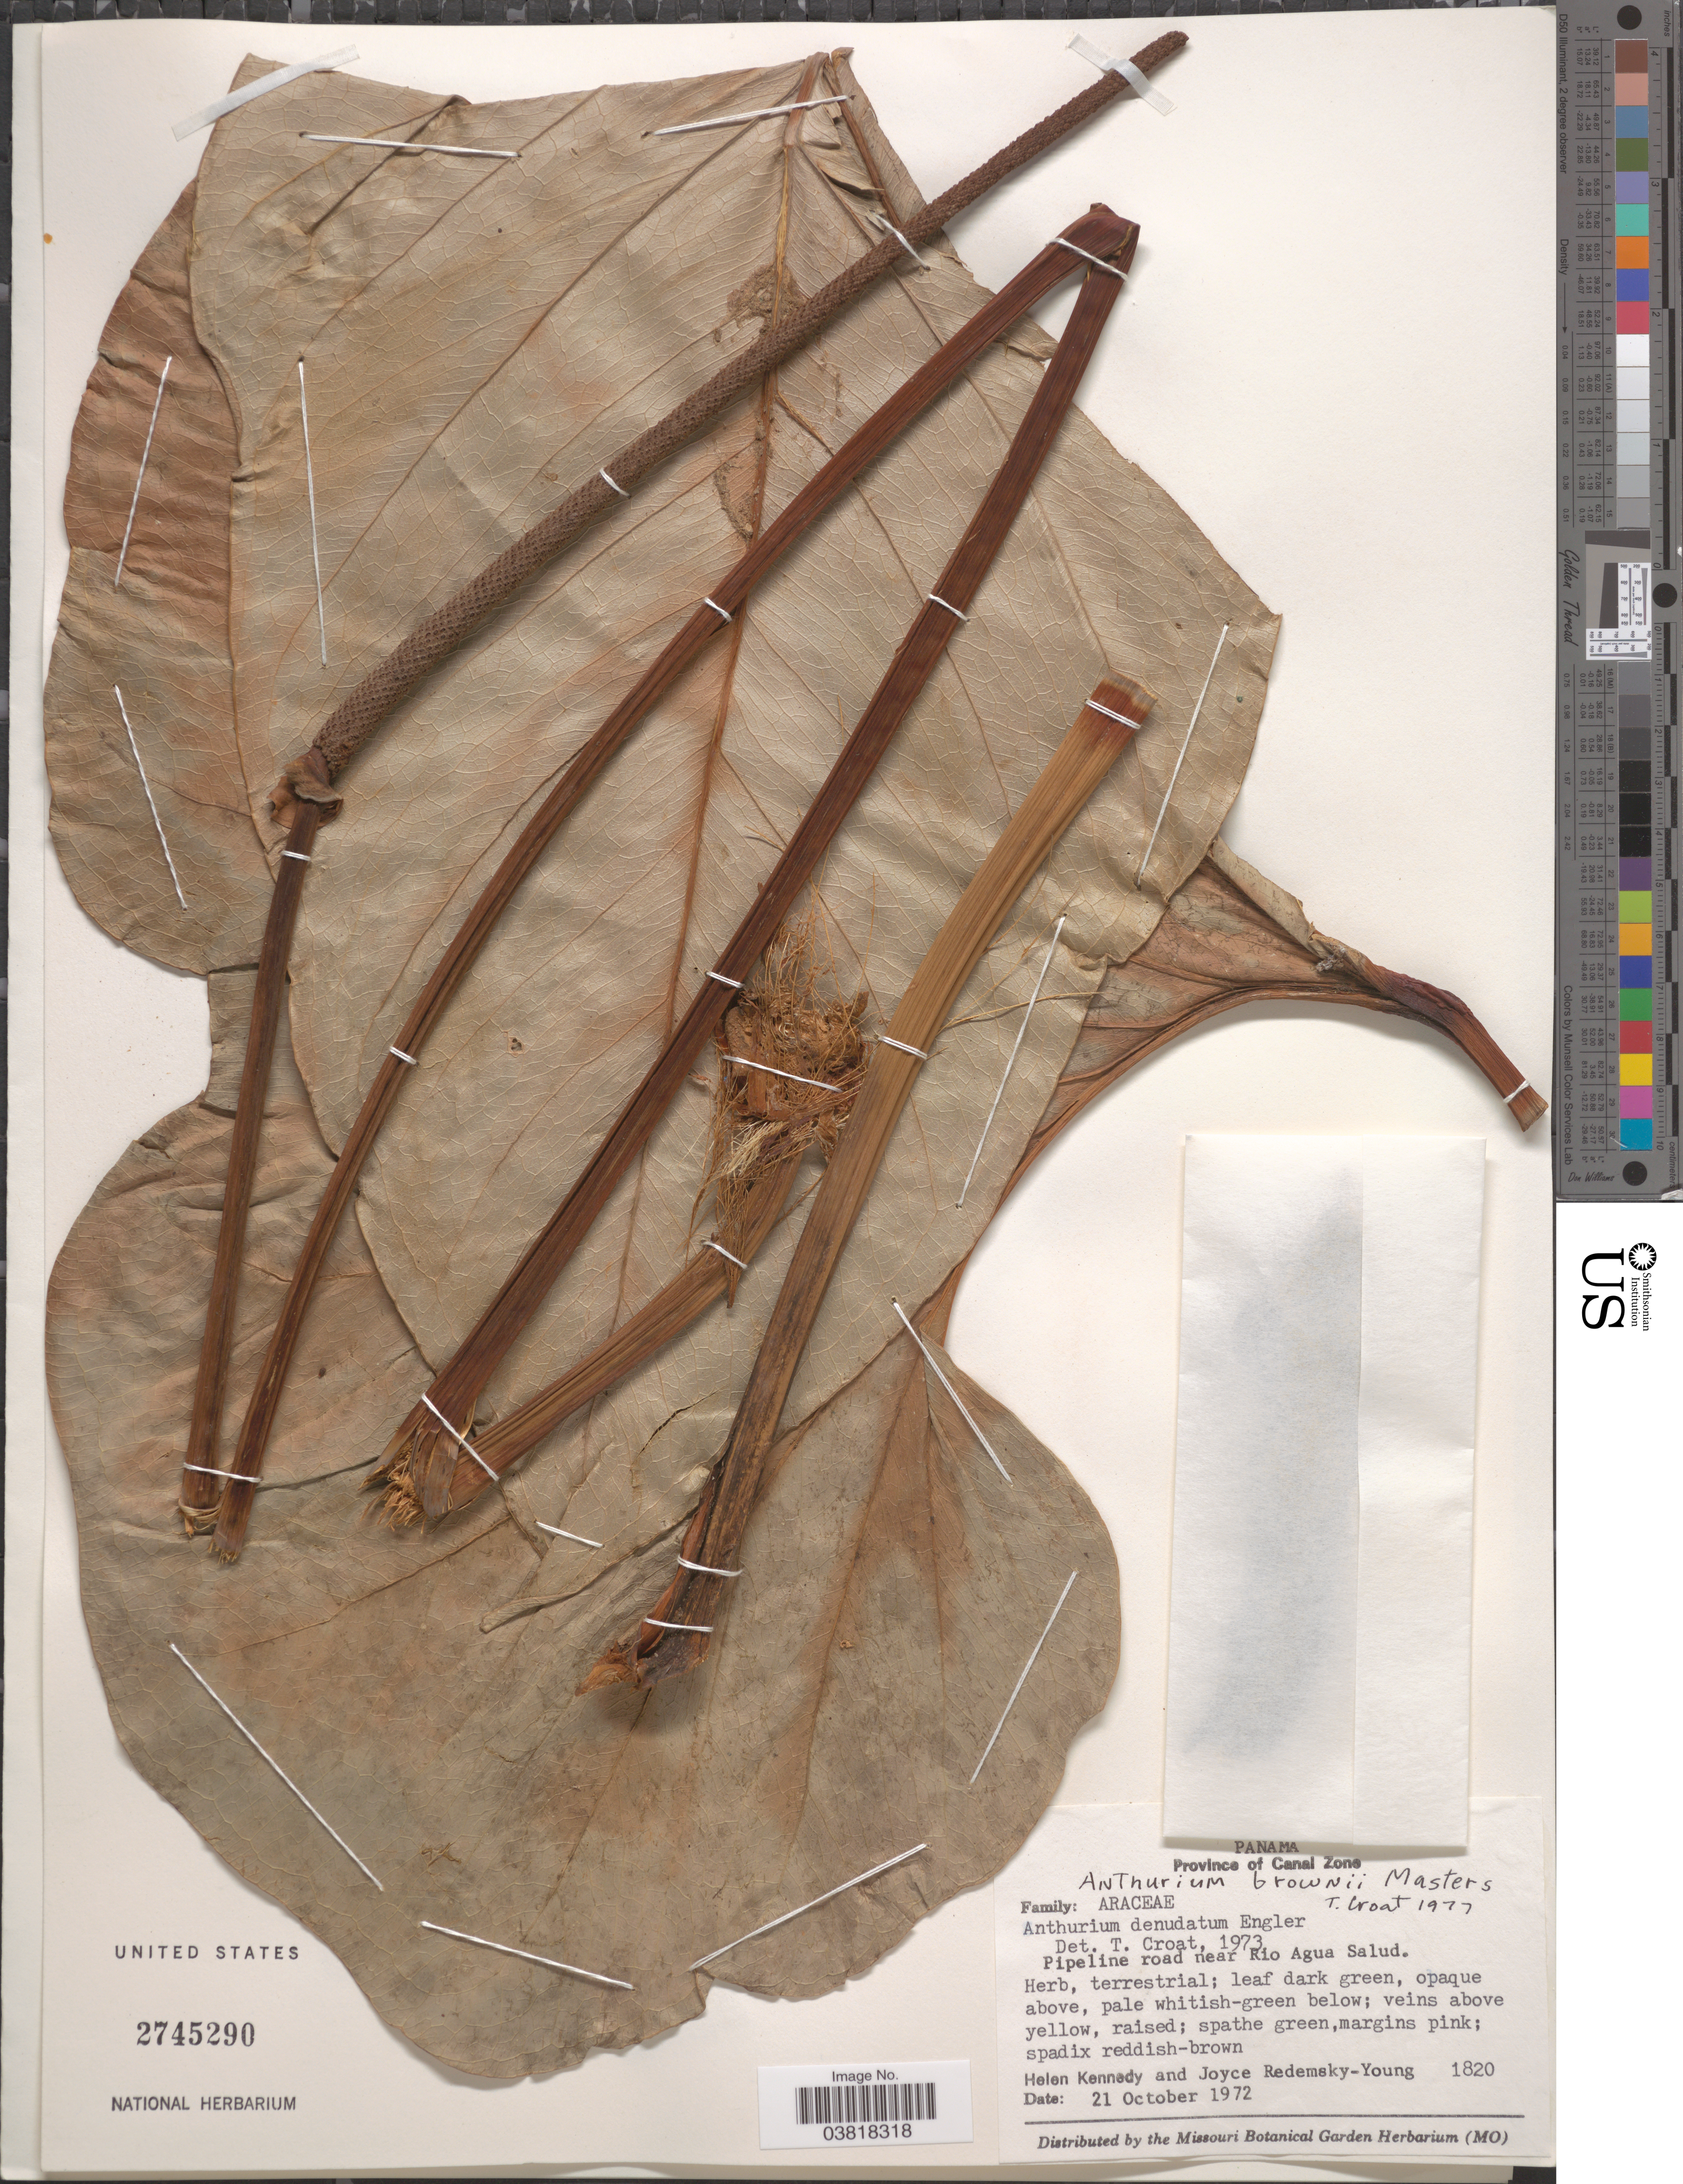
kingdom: Plantae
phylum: Tracheophyta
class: Liliopsida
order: Alismatales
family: Araceae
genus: Anthurium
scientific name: Anthurium brownii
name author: Mast.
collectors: H. Kennedy & J. Redemsky-Young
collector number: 1820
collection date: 1972-10-21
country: Panama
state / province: Colón / Panamá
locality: Province of Canal Zone. Pipeline road near Rio Agua Salud.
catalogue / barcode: US 2745290